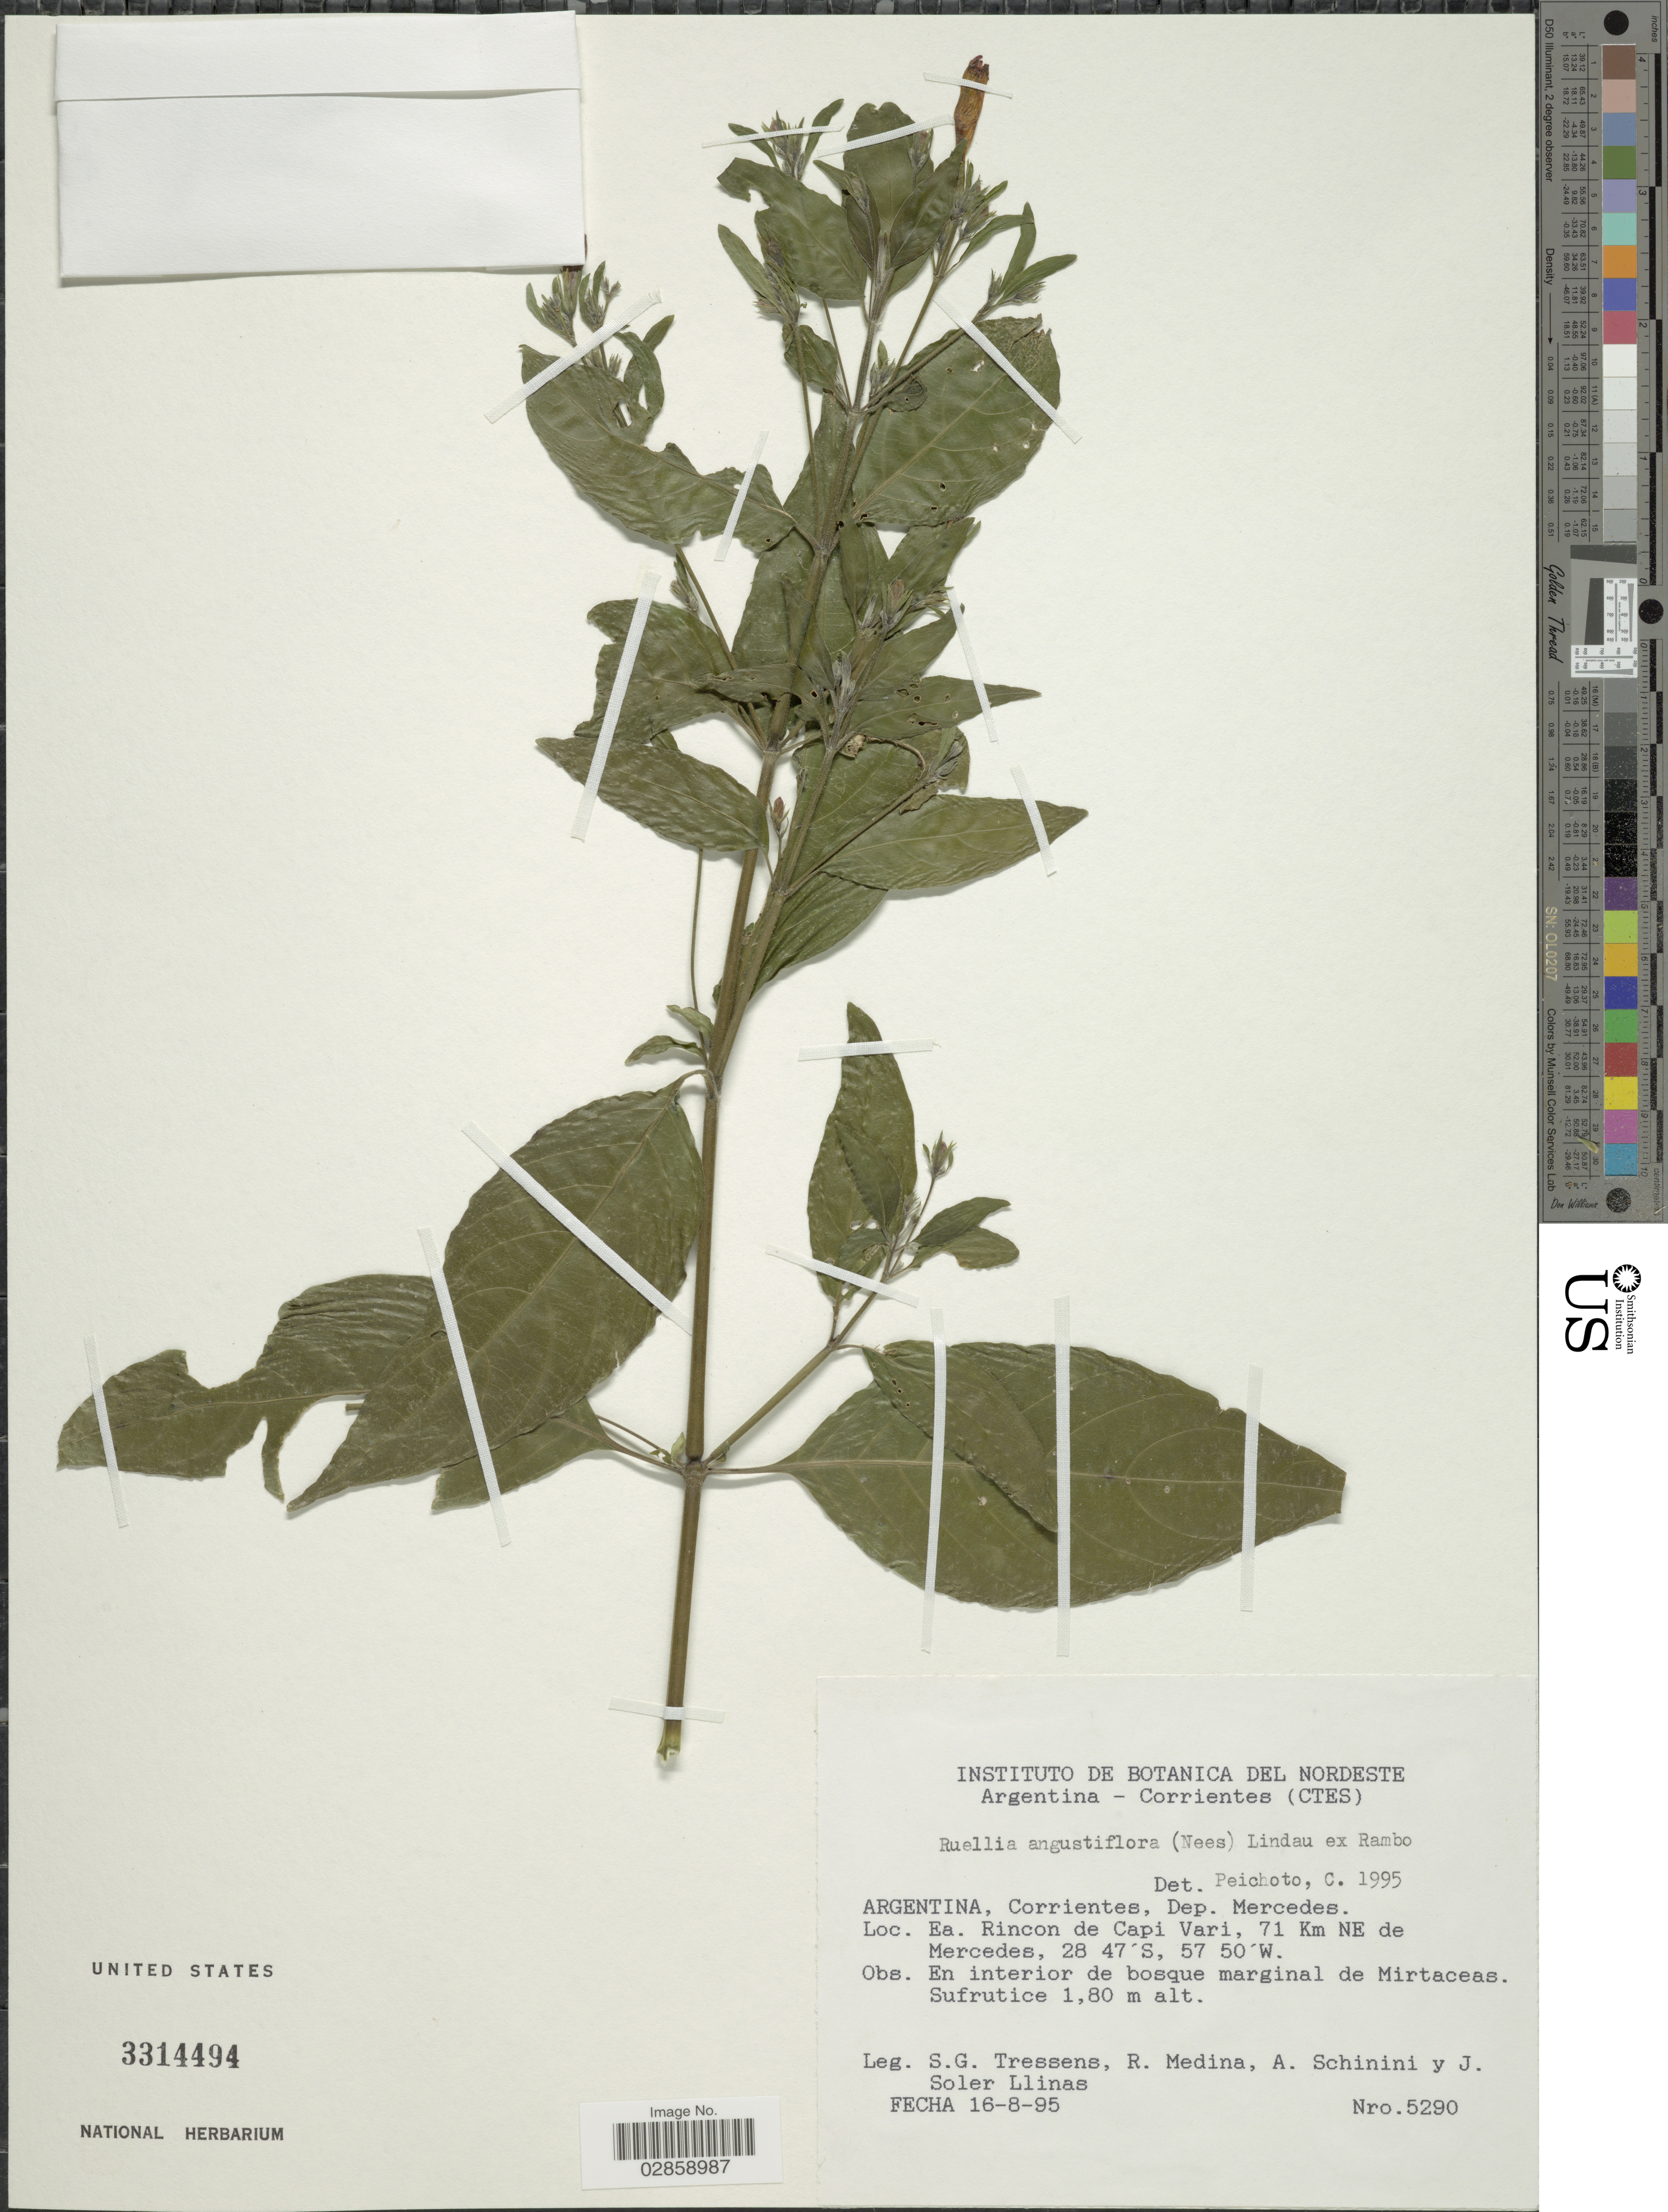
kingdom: Plantae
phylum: Tracheophyta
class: Magnoliopsida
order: Lamiales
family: Acanthaceae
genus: Ruellia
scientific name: Ruellia angustiflora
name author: (Nees) Lindau ex Rambo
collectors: S. Tressens, R. Medina, A. Schinini & J. Soler Llinas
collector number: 5290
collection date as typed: Transcribed d/m/y: 16/8/95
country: Argentina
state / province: Corrientes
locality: Dep. Mercedes. Ea. Rincon de Capi Vari, 71 km NE de Mercedes.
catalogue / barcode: US 3314494